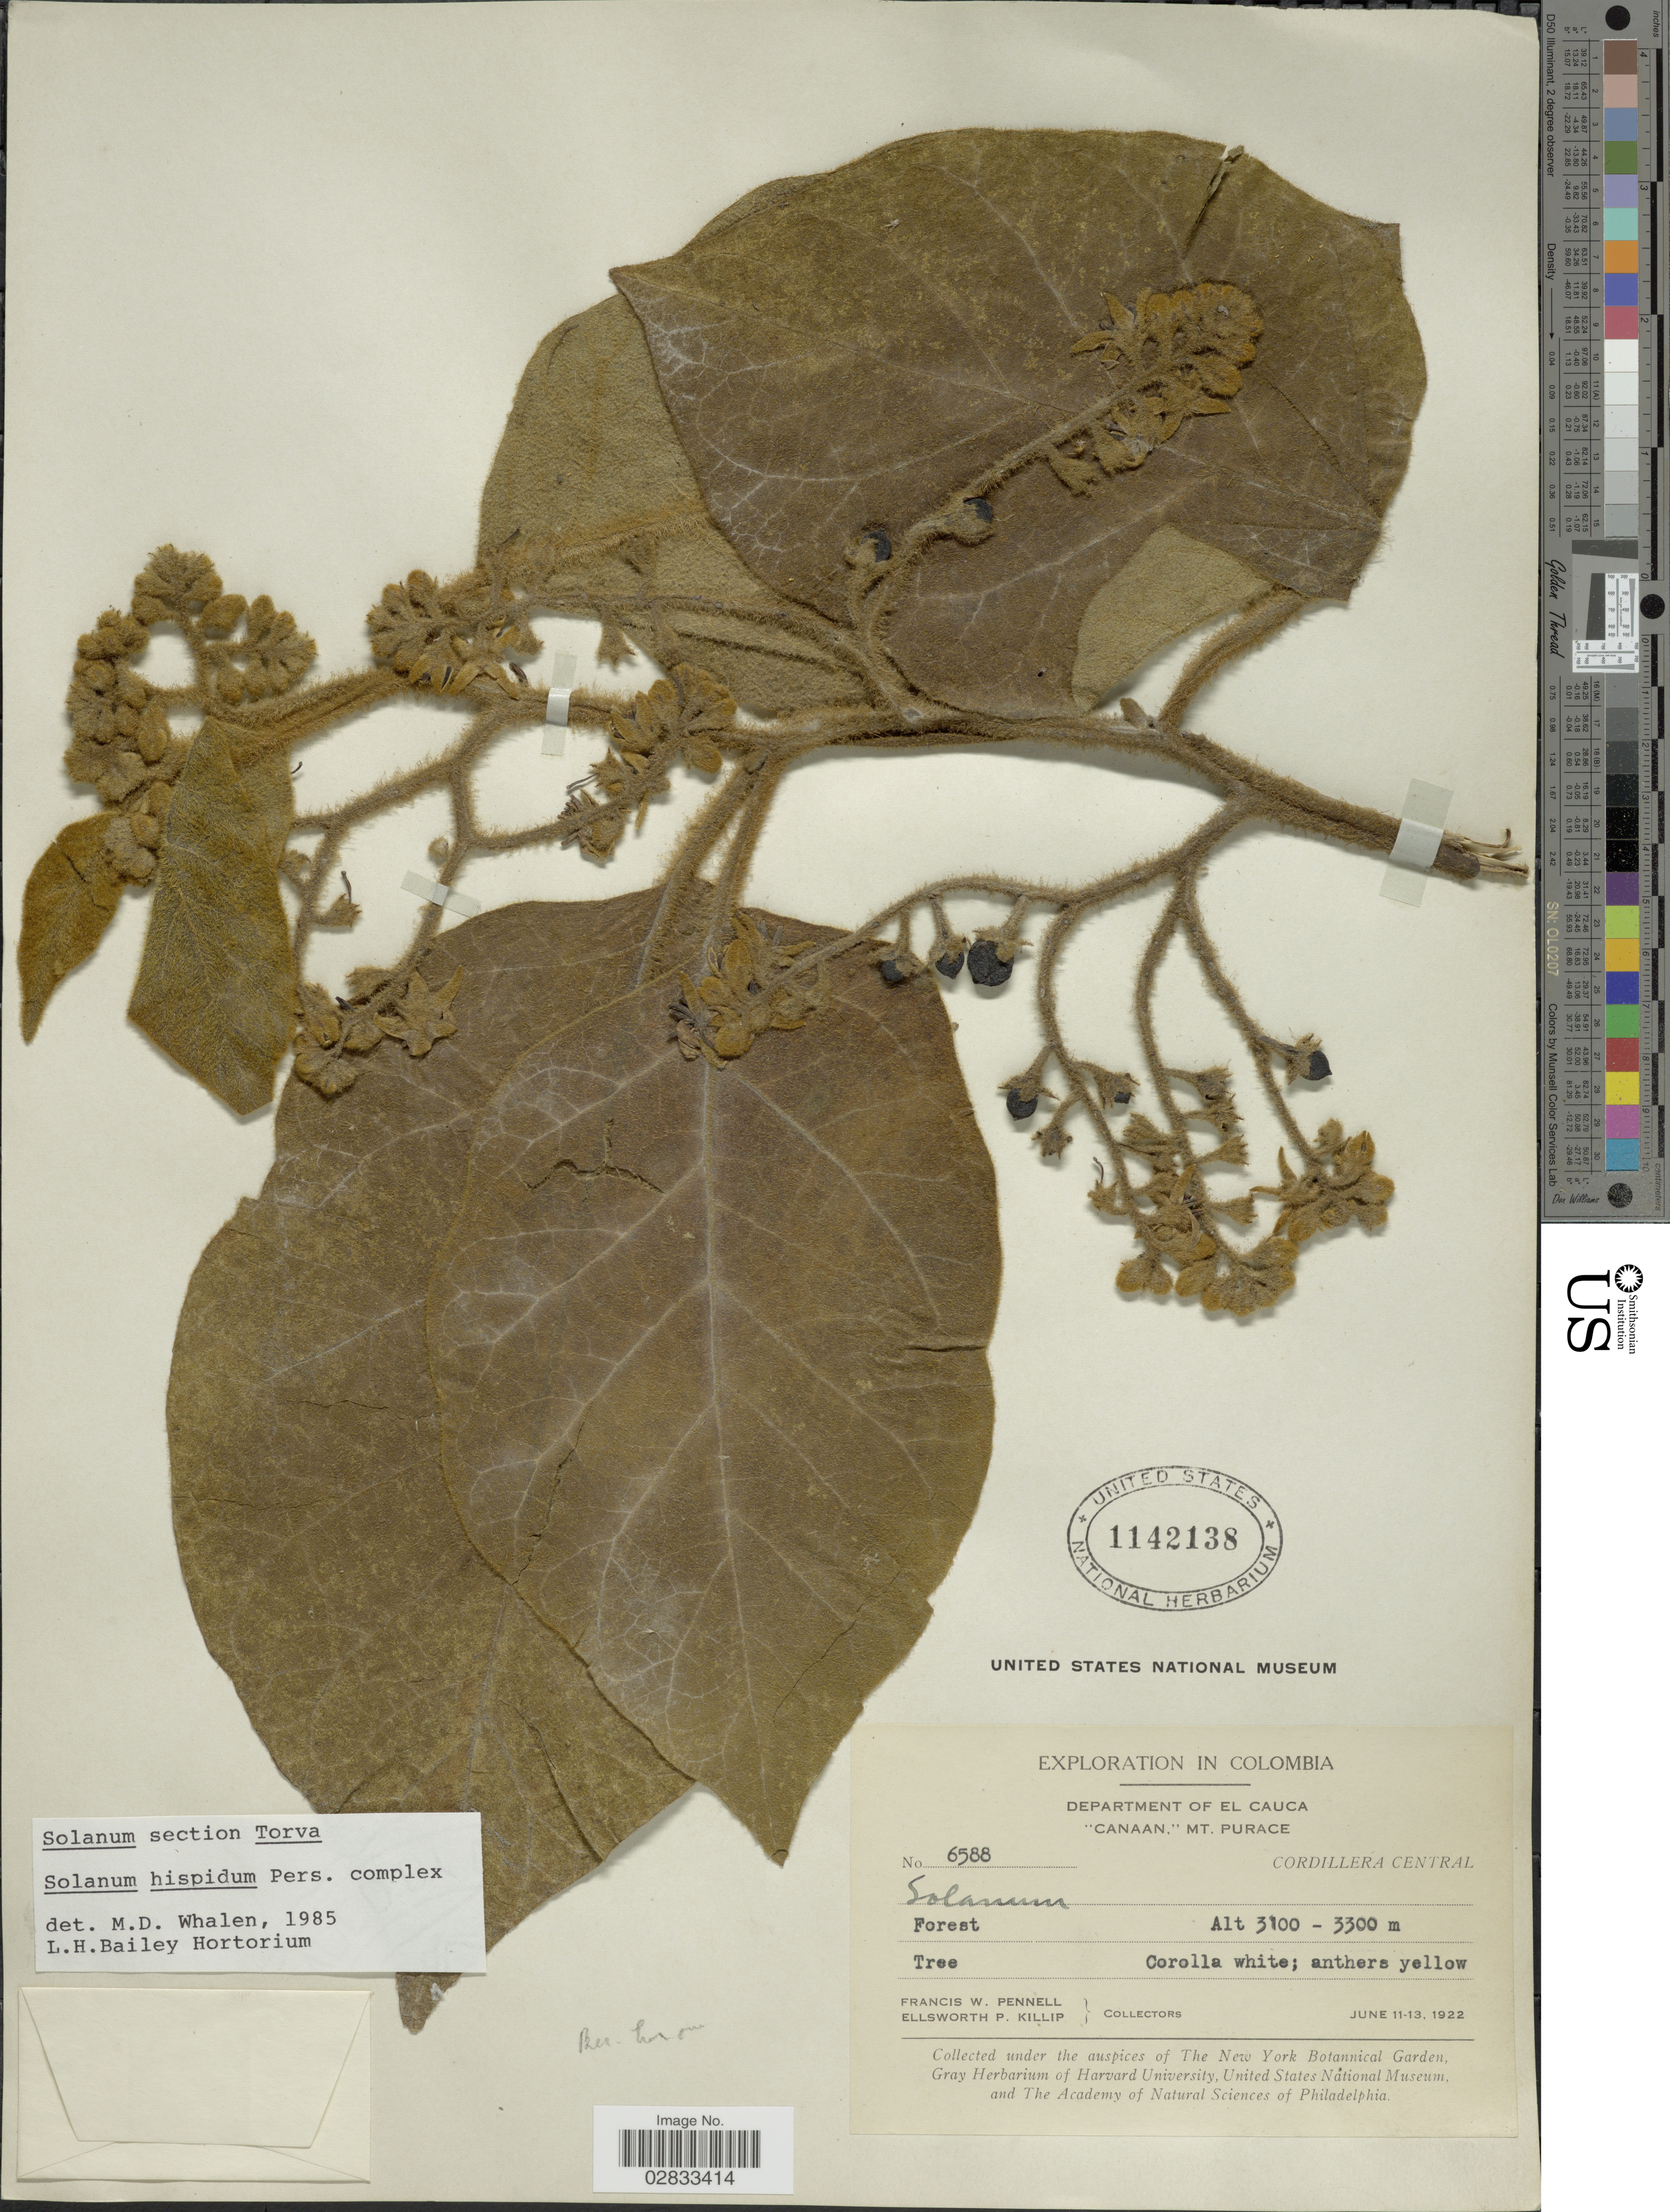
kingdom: Plantae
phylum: Tracheophyta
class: Magnoliopsida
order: Solanales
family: Solanaceae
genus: Solanum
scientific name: Solanum hispidum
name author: Pers.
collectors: F. W. Pennell & E. P. Killip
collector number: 6588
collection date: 1922-06-11/1922-06-13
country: Colombia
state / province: Cauca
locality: Department of el Cauca, "Canaan," Mt. Purace, Cordillera Central.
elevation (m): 3100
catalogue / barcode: US 1142138